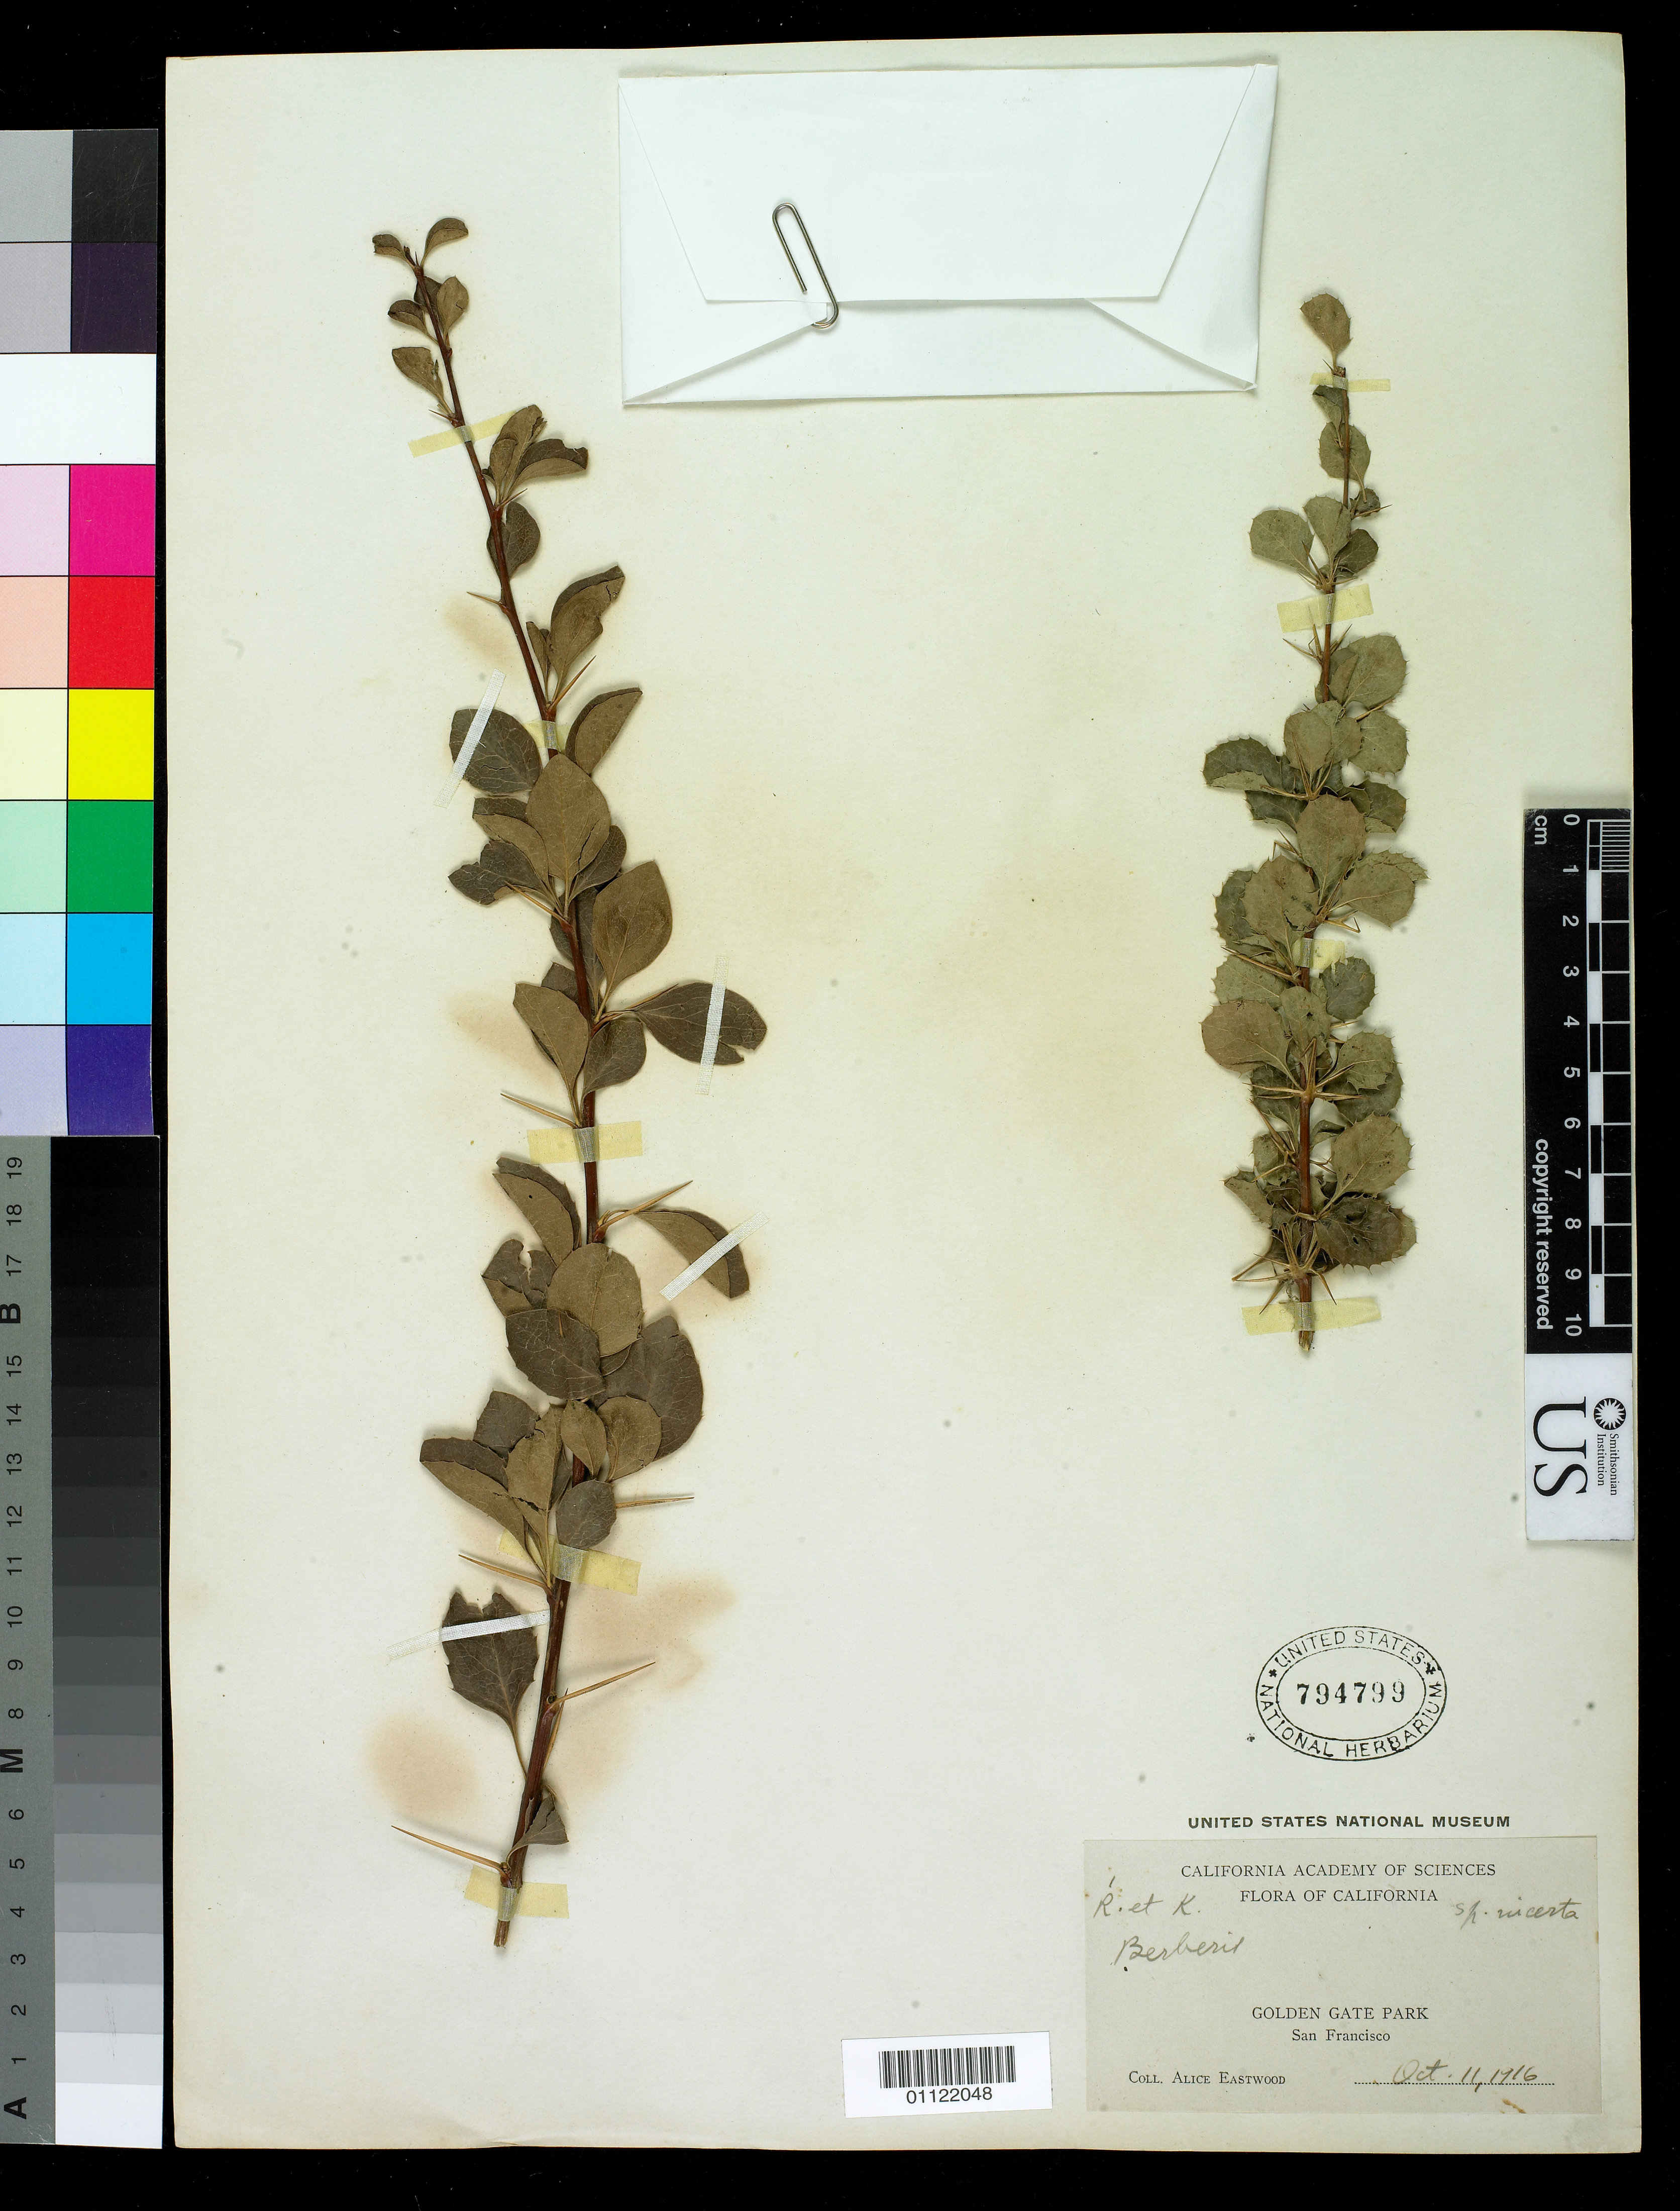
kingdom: Plantae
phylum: Tracheophyta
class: Magnoliopsida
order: Ranunculales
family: Berberidaceae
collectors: A. Eastwood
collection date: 1916-10-11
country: United States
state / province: California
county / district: San Francisco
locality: Golden Gate Park, San Francisco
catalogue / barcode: US 794799